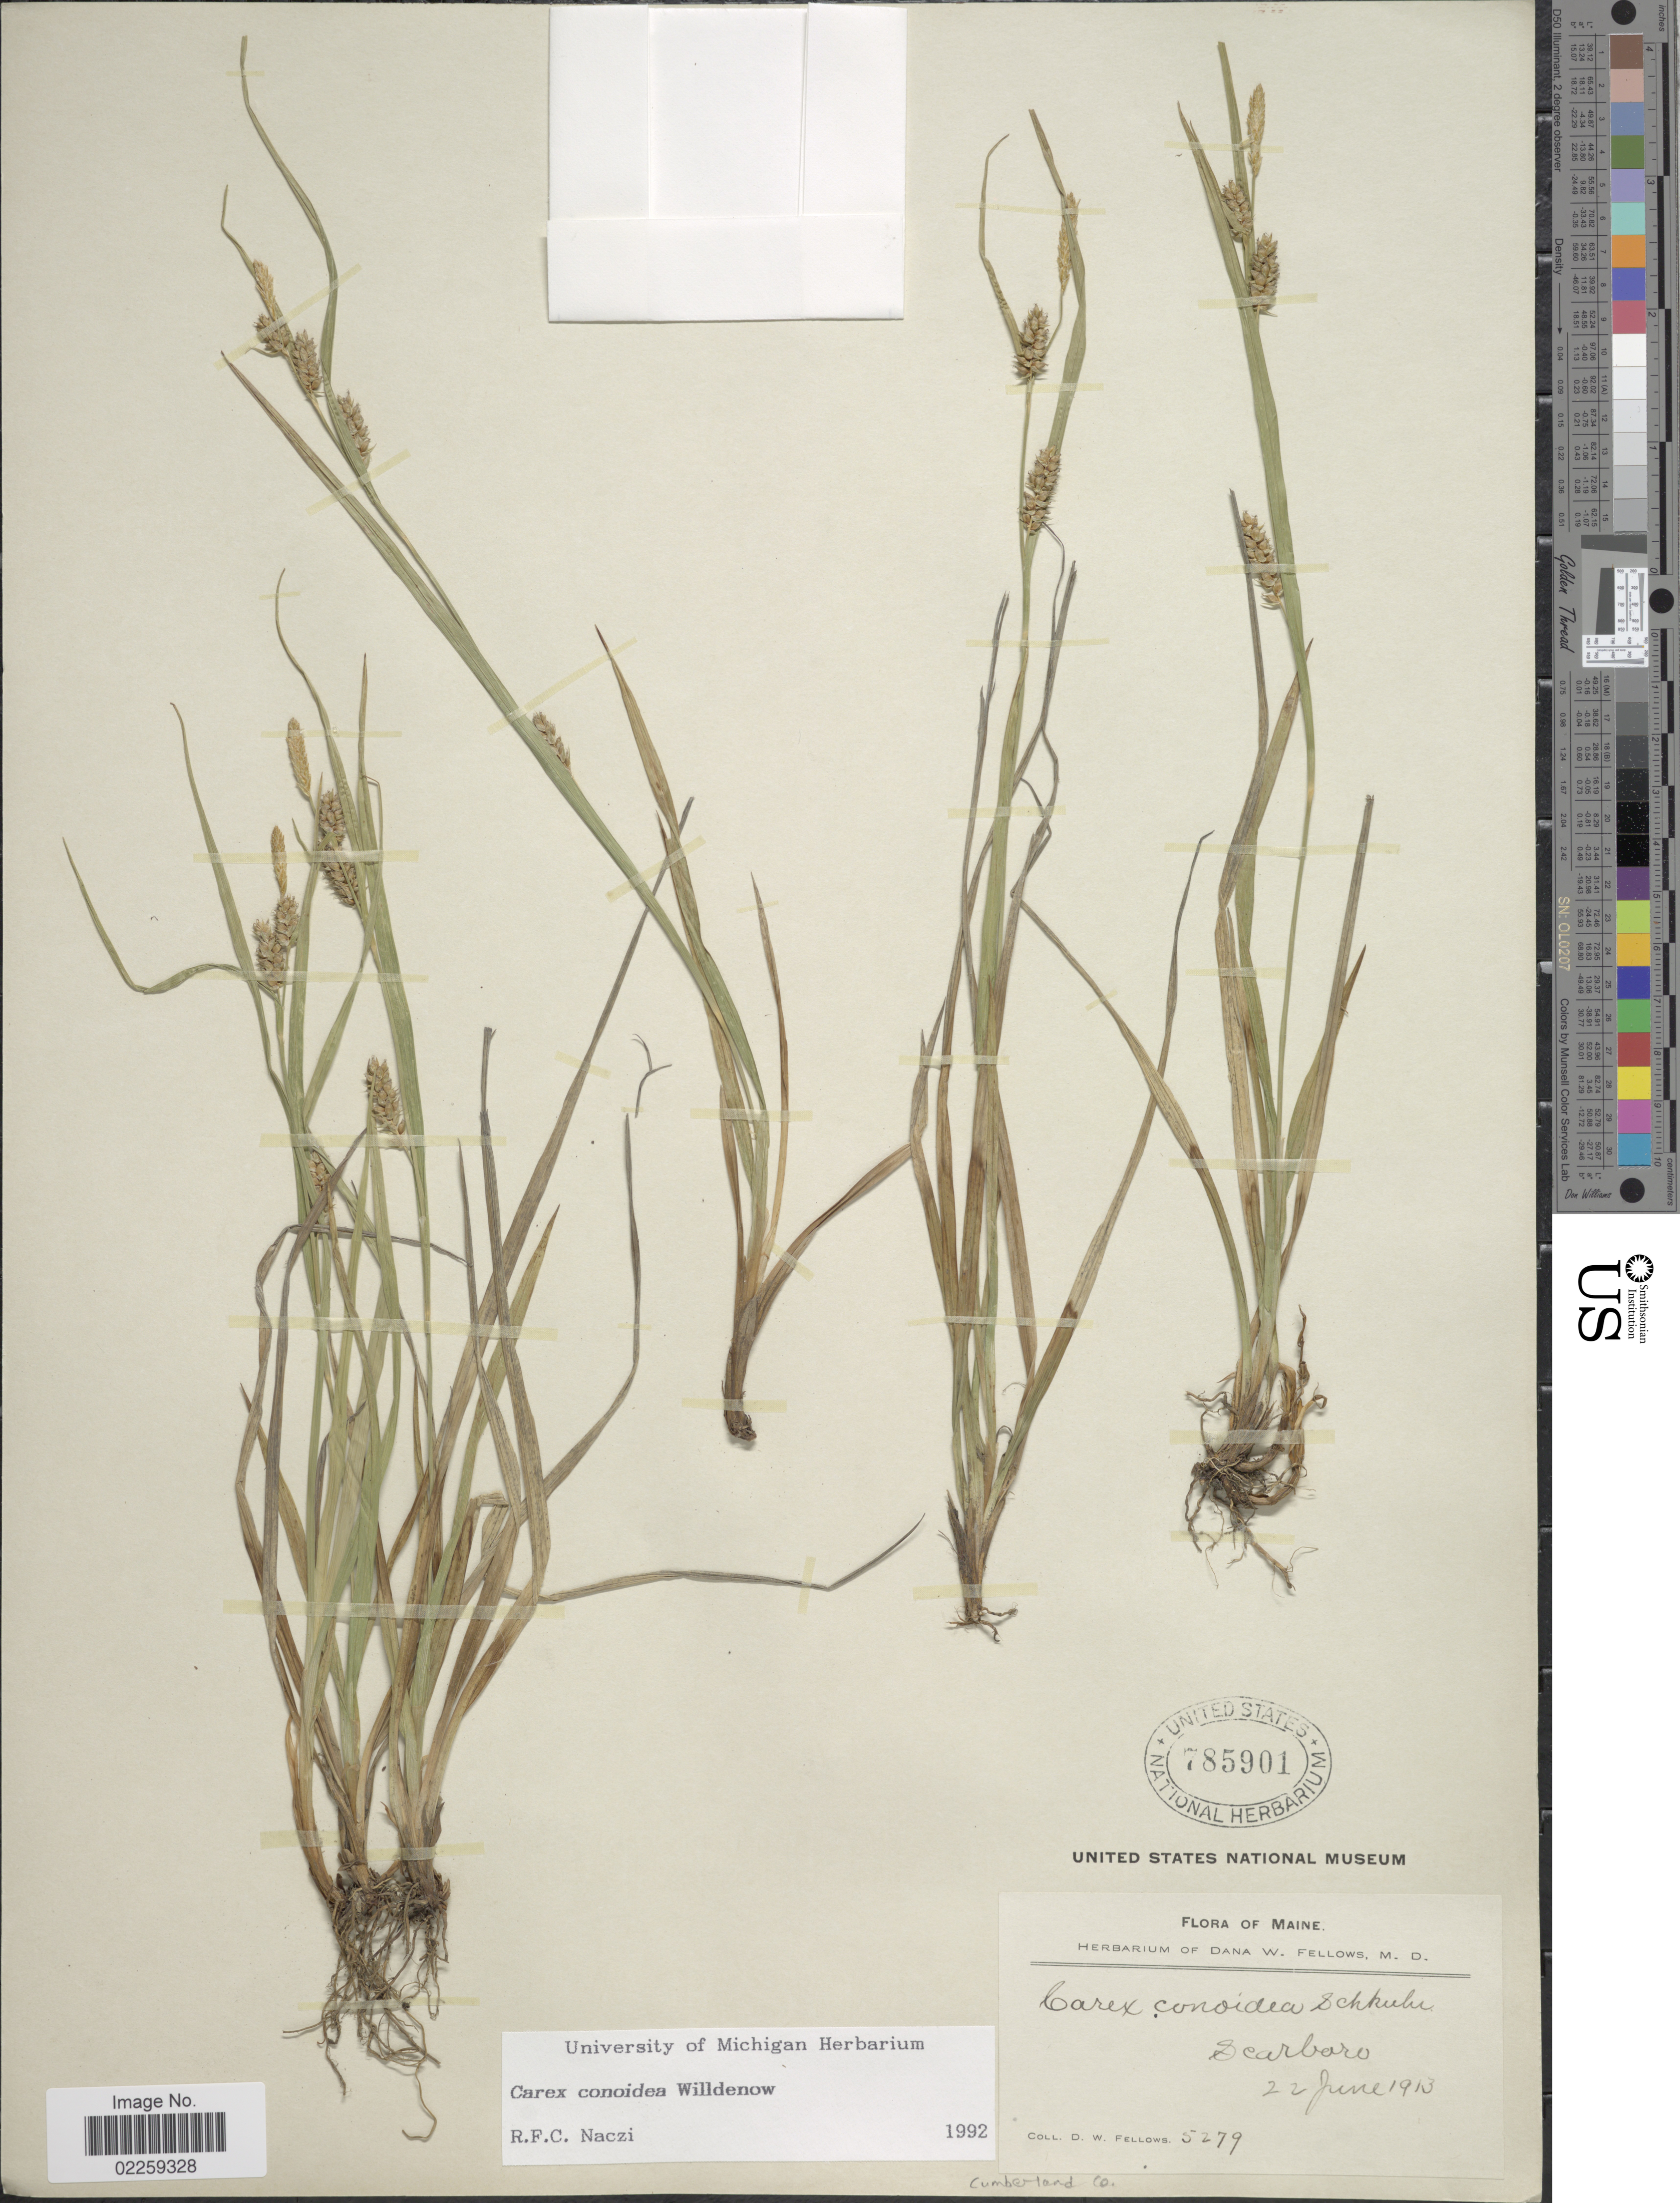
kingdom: Plantae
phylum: Tracheophyta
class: Liliopsida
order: Poales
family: Cyperaceae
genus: Carex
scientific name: Carex conoidea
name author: Willd.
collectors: D. W. Fellows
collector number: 5279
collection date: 1913-06-22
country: United States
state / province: Maine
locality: Scarbaro, Cumberland Co.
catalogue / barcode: US 785901